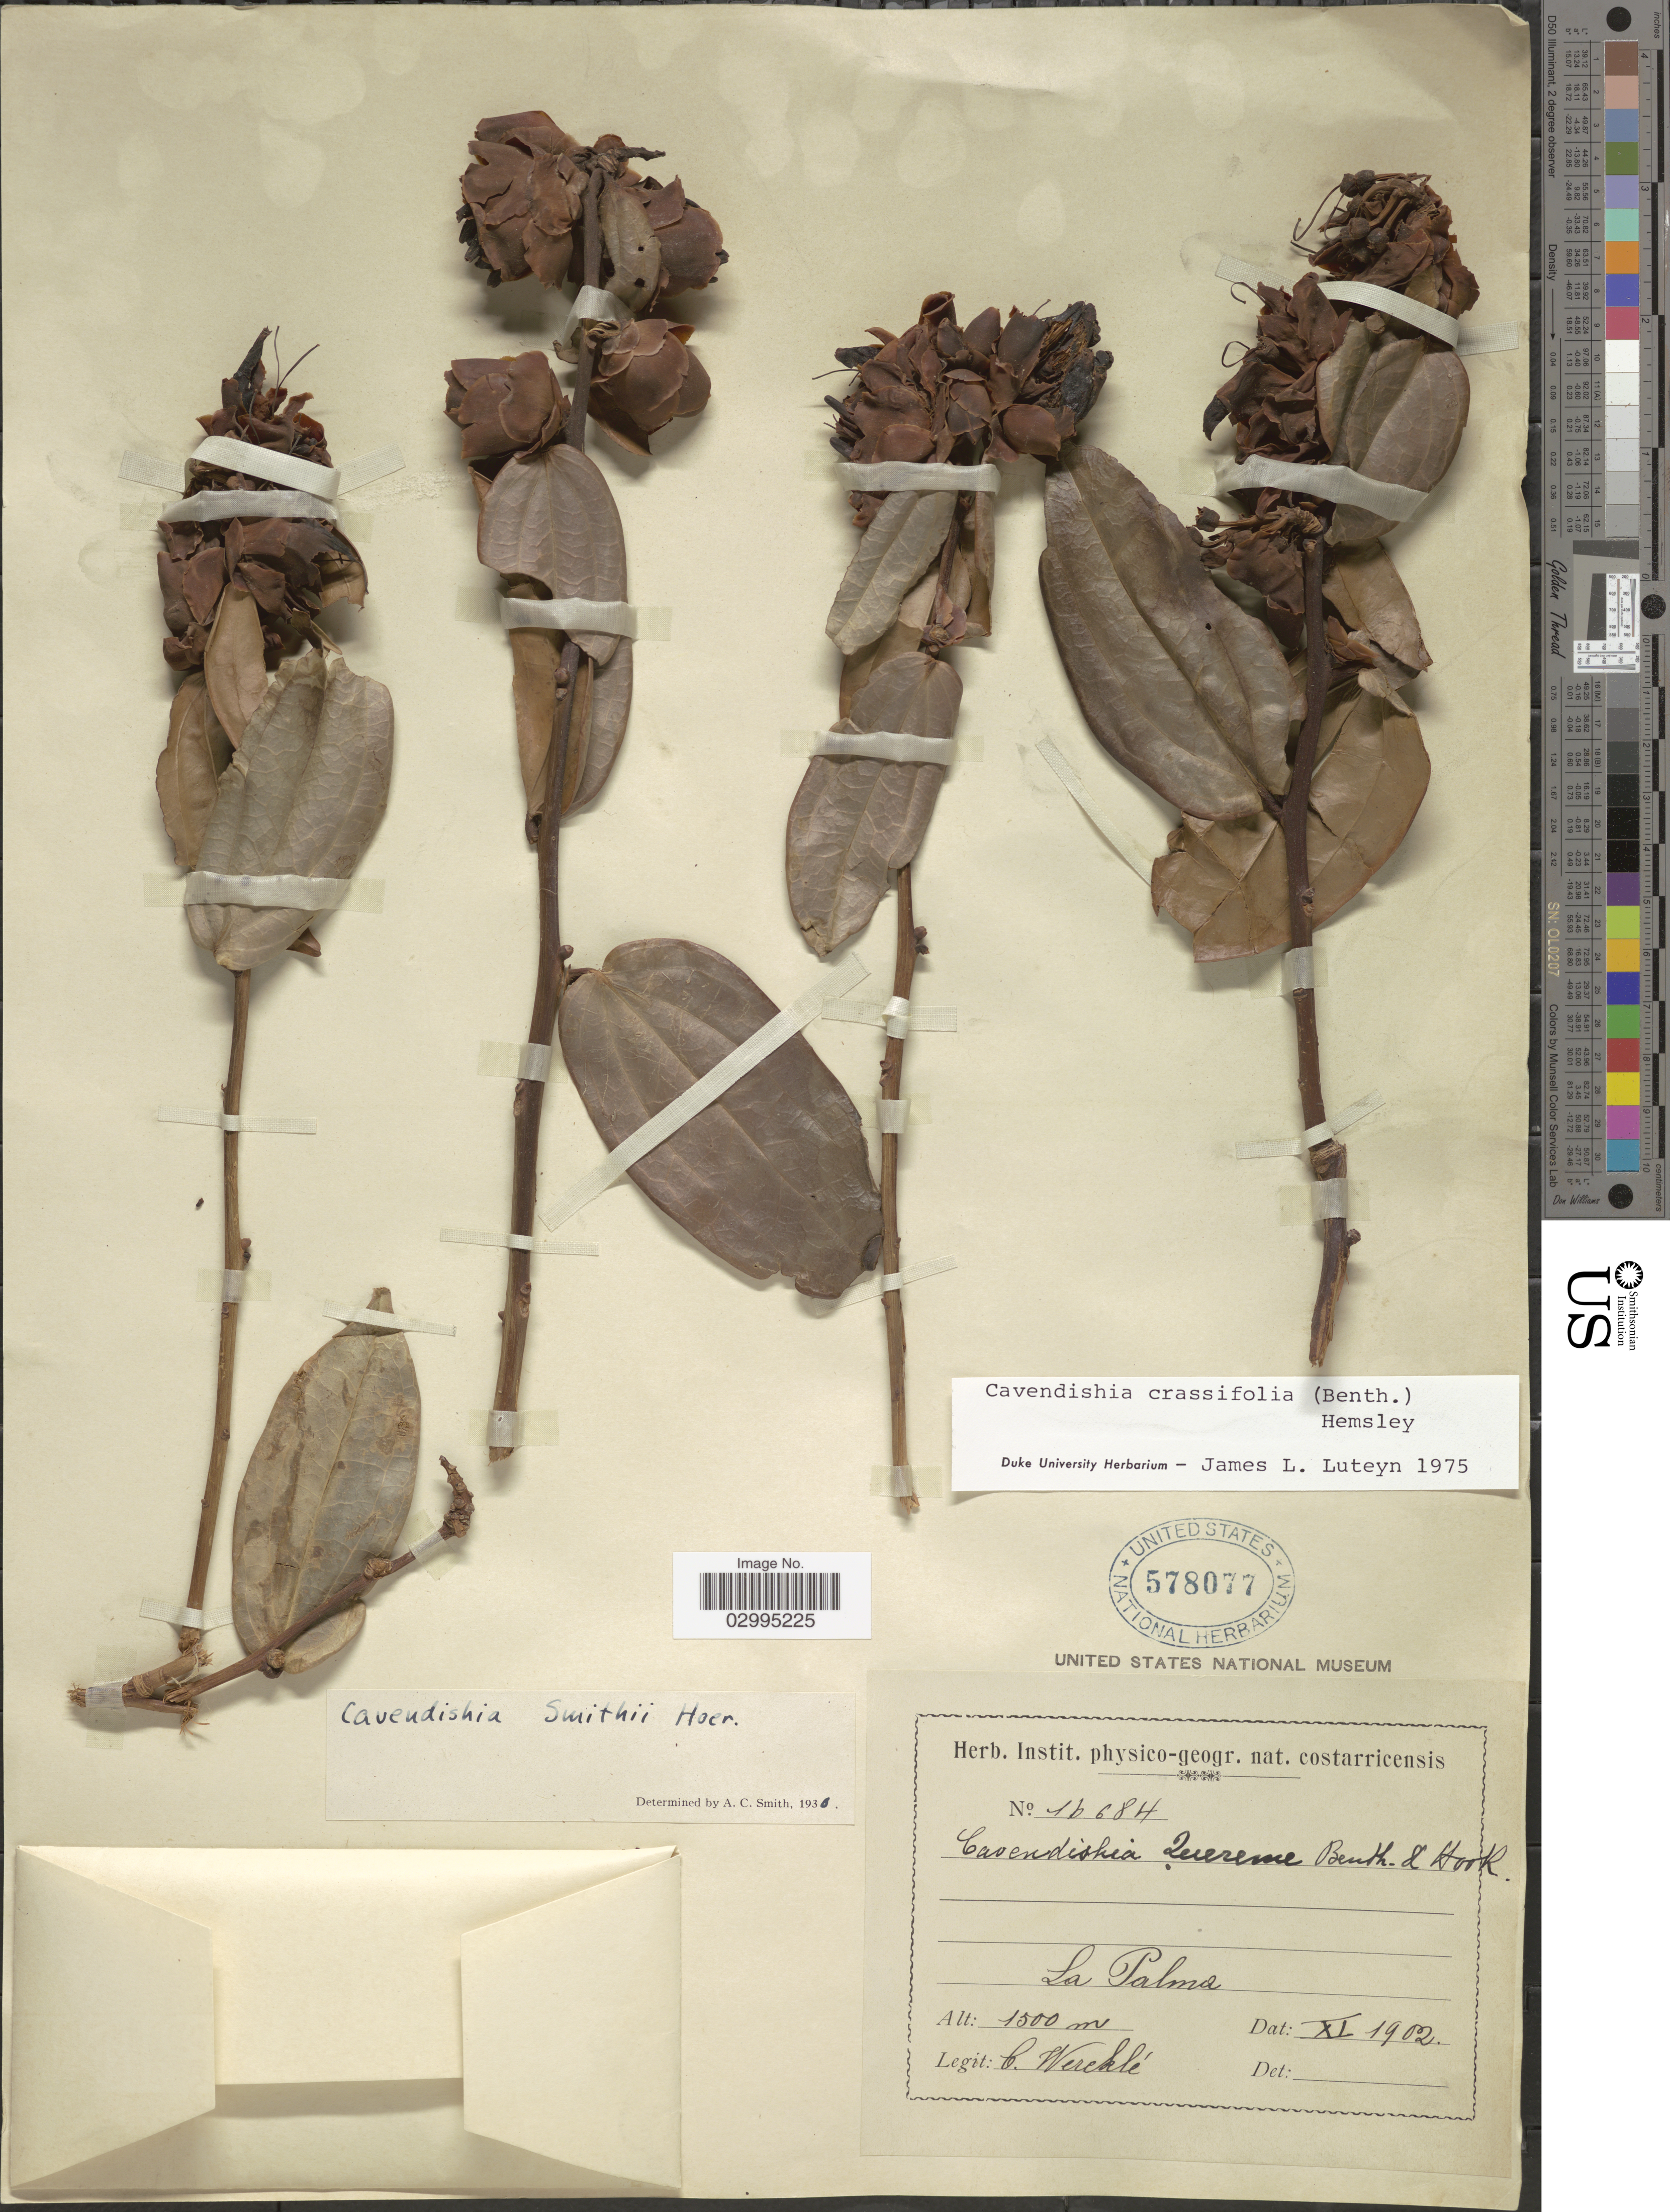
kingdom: Plantae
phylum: Tracheophyta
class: Magnoliopsida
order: Ericales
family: Ericaceae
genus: Cavendishia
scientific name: Cavendishia crassifolia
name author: (Benth.) Hemsl.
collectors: C. Wercklé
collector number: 16684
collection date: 1902-11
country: Costa Rica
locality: La Palma.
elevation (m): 1500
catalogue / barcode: US 578077